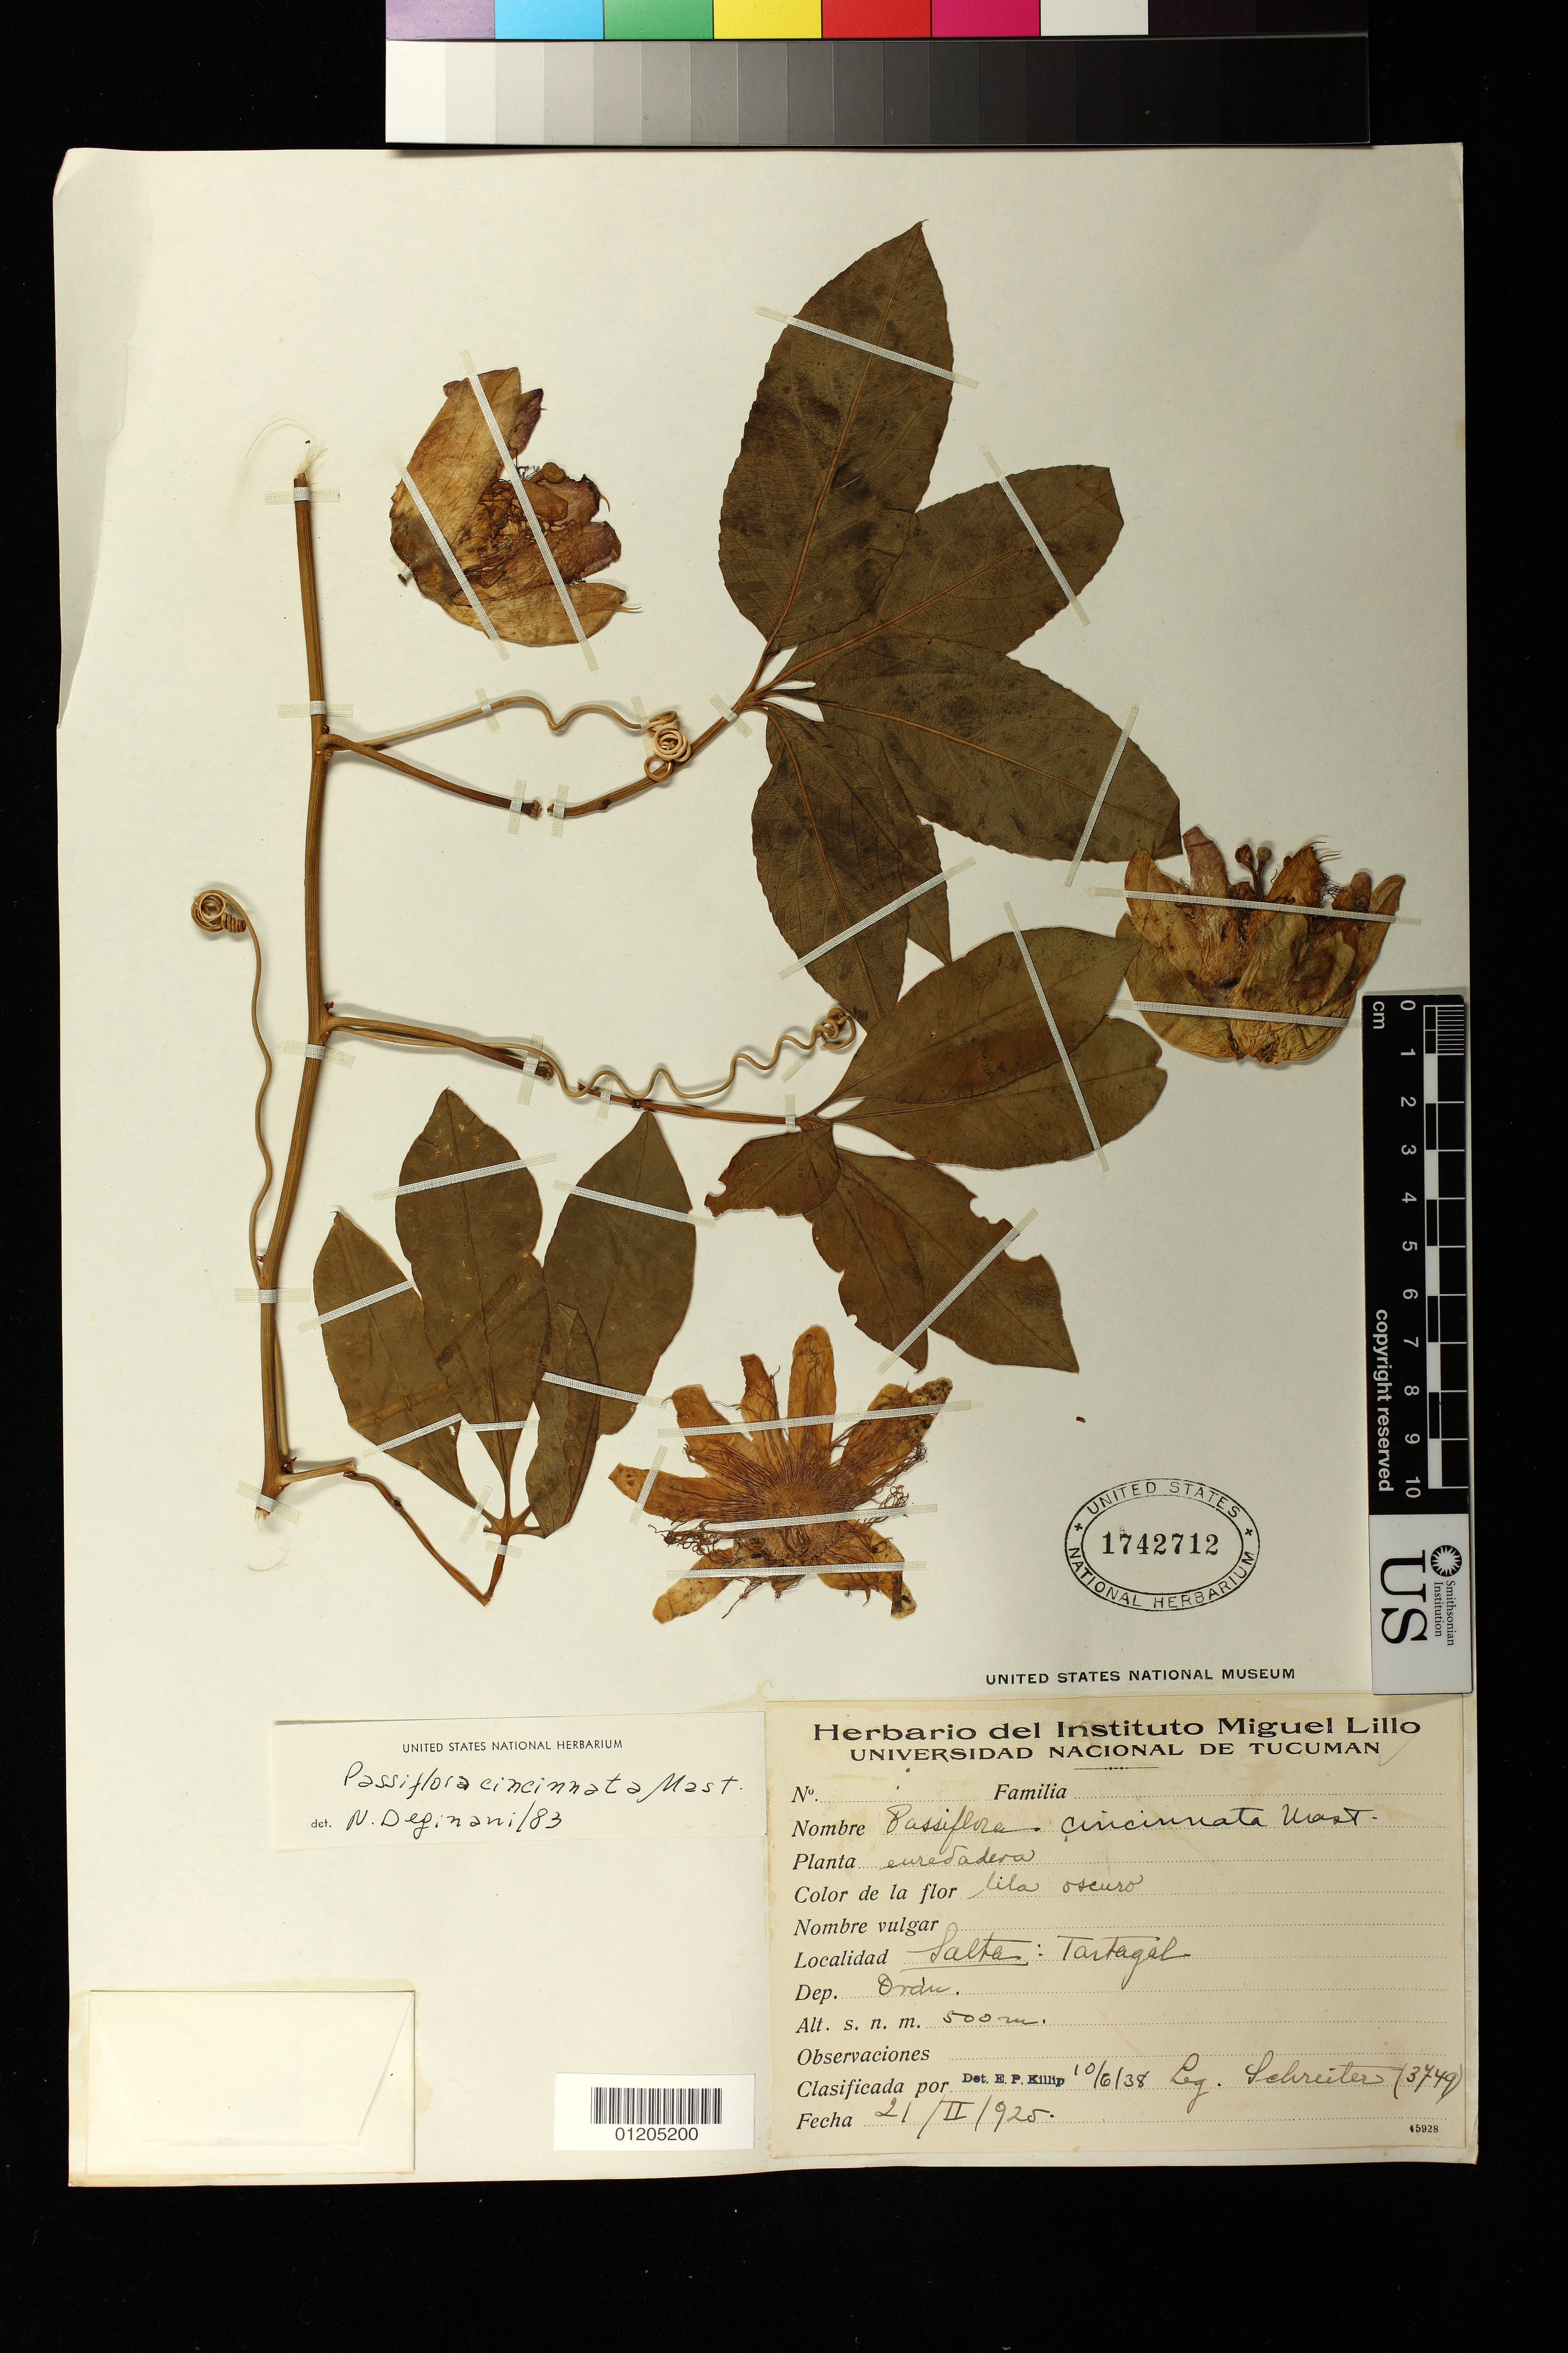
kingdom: Plantae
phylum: Tracheophyta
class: Magnoliopsida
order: Malpighiales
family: Passifloraceae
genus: Passiflora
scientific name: Passiflora cincinnata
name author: Mast.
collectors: -. Schreiter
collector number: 3749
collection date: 1925-02-21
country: Argentina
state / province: Salta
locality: Tartagal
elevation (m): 500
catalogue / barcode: US 1742712